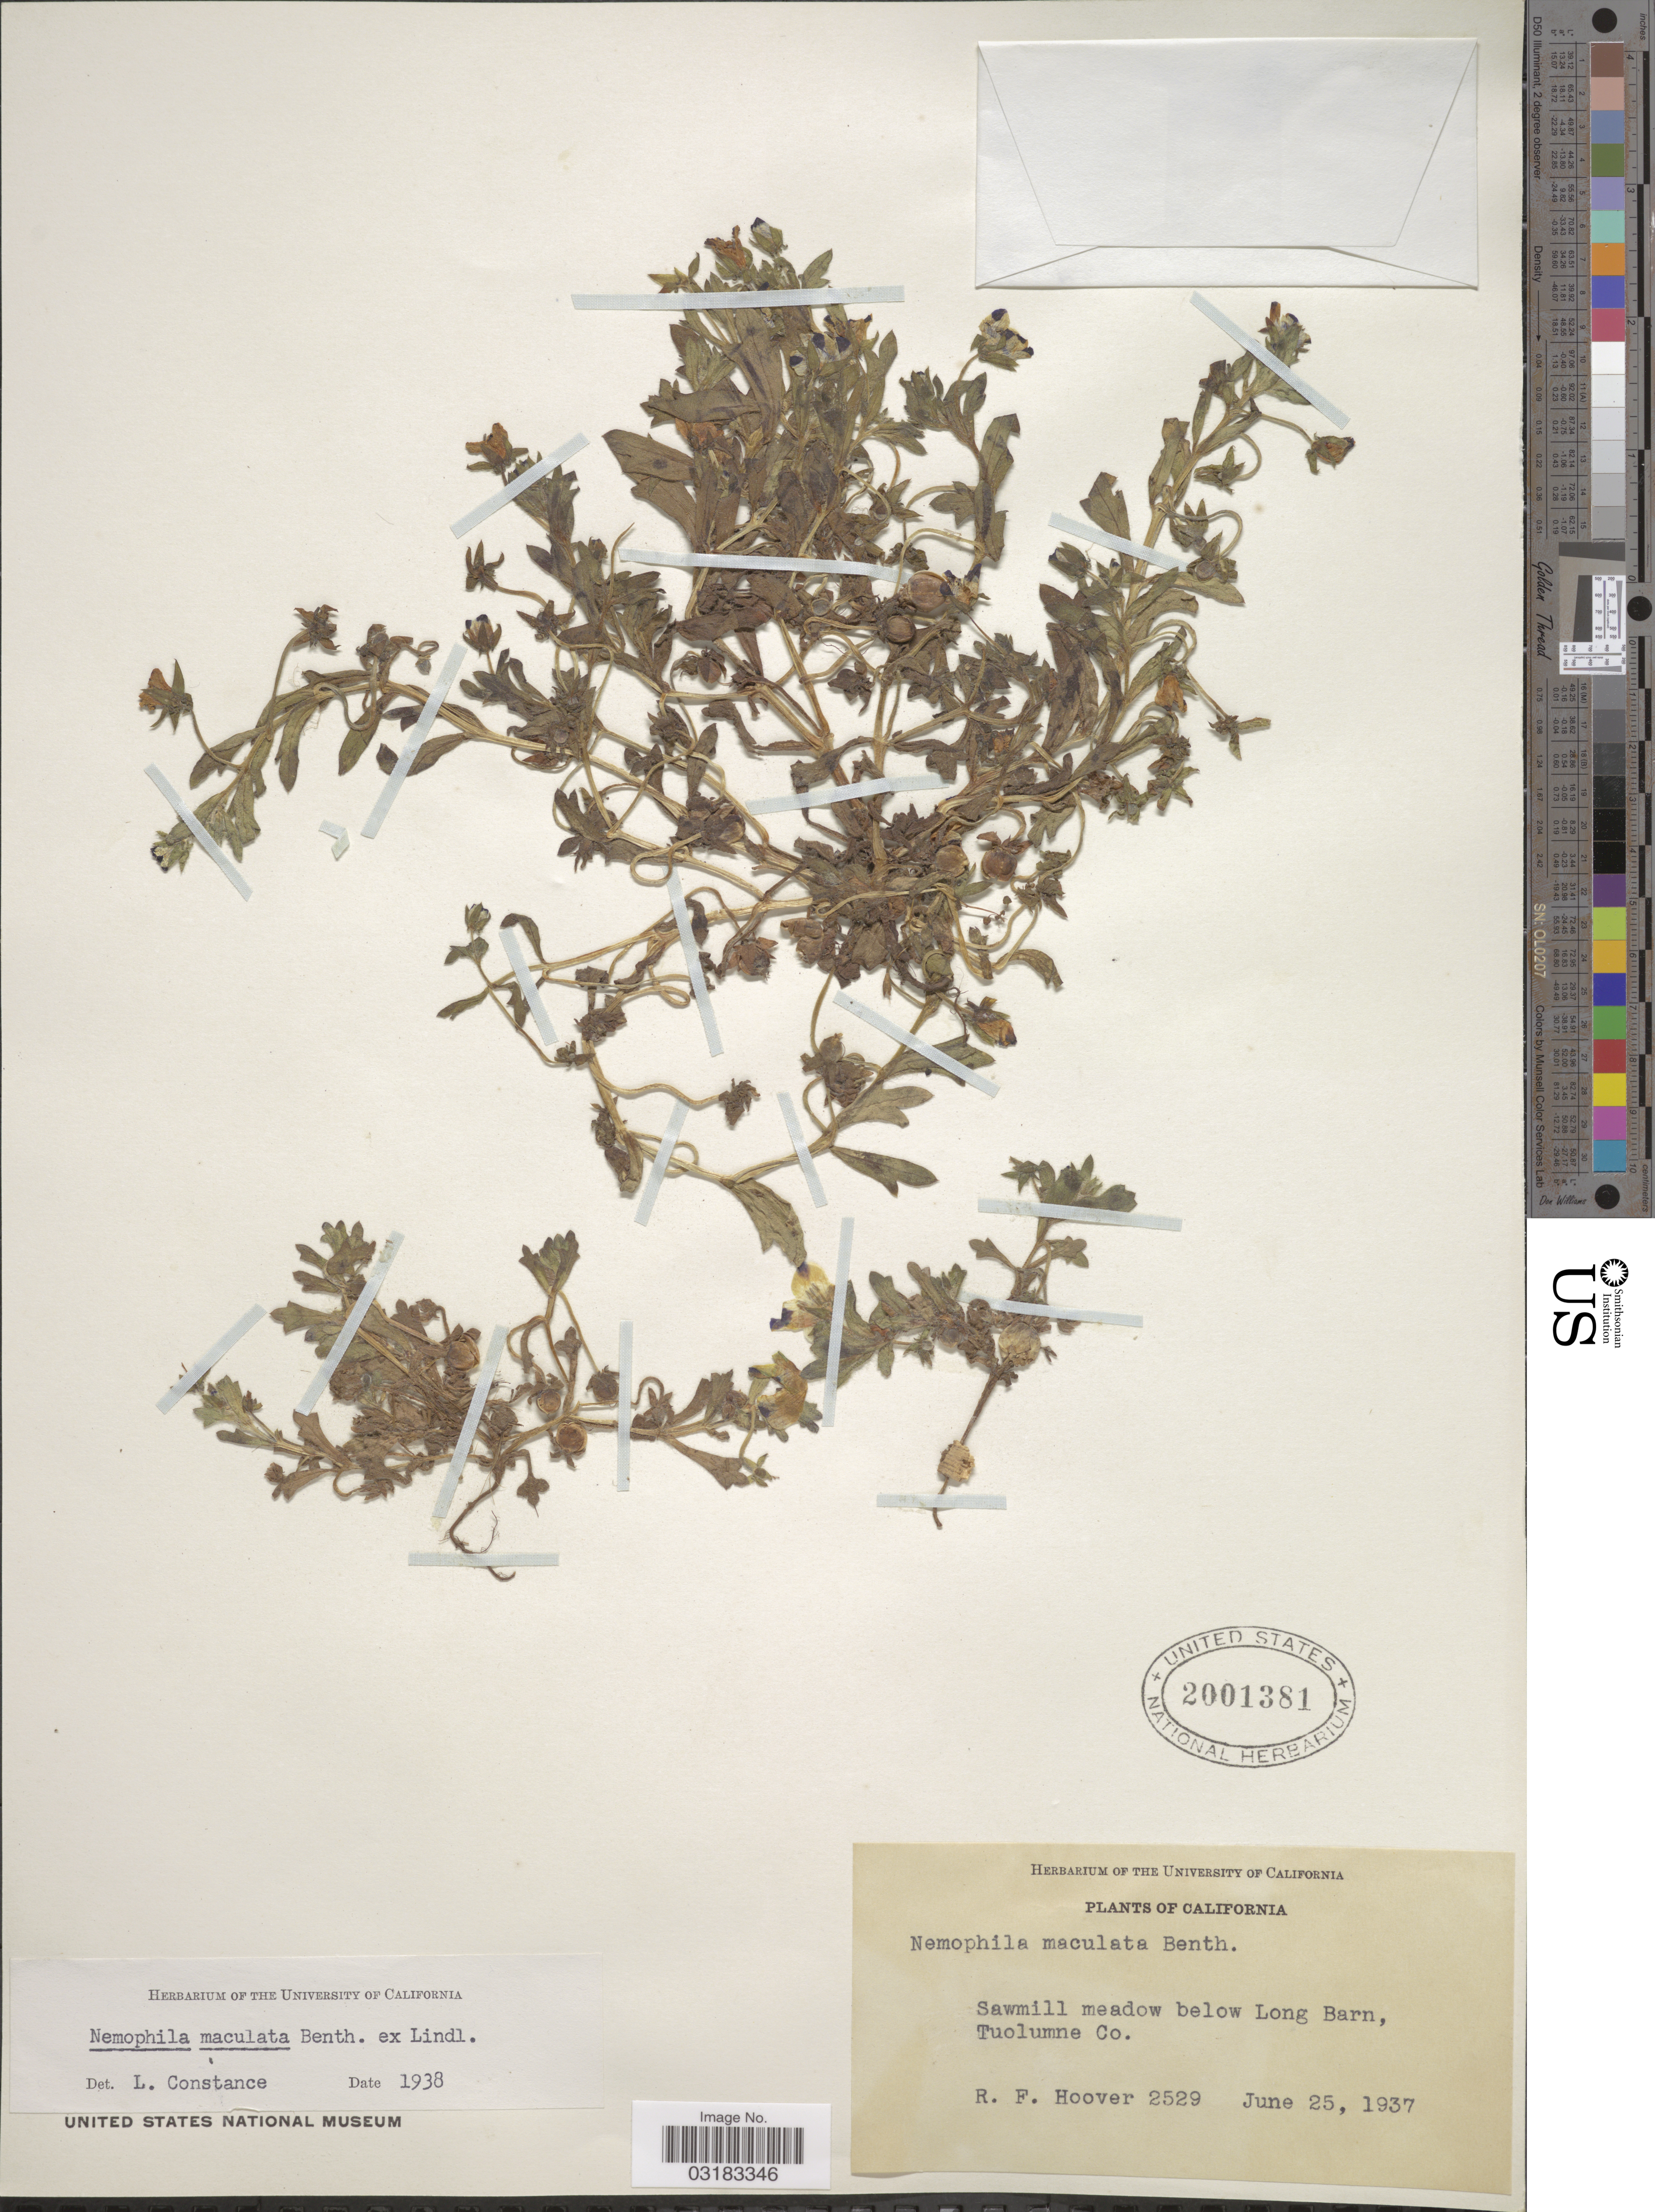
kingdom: Plantae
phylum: Tracheophyta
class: Magnoliopsida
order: Boraginales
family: Hydrophyllaceae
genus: Nemophila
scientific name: Nemophila maculata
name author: Benth. ex Lindl.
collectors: R. F. Hoover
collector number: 2529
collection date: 1937-06-25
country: United States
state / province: California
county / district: Tuolumne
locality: Sawmill meadow below Long Barn, Tuolumne Co.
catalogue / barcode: US 2001381